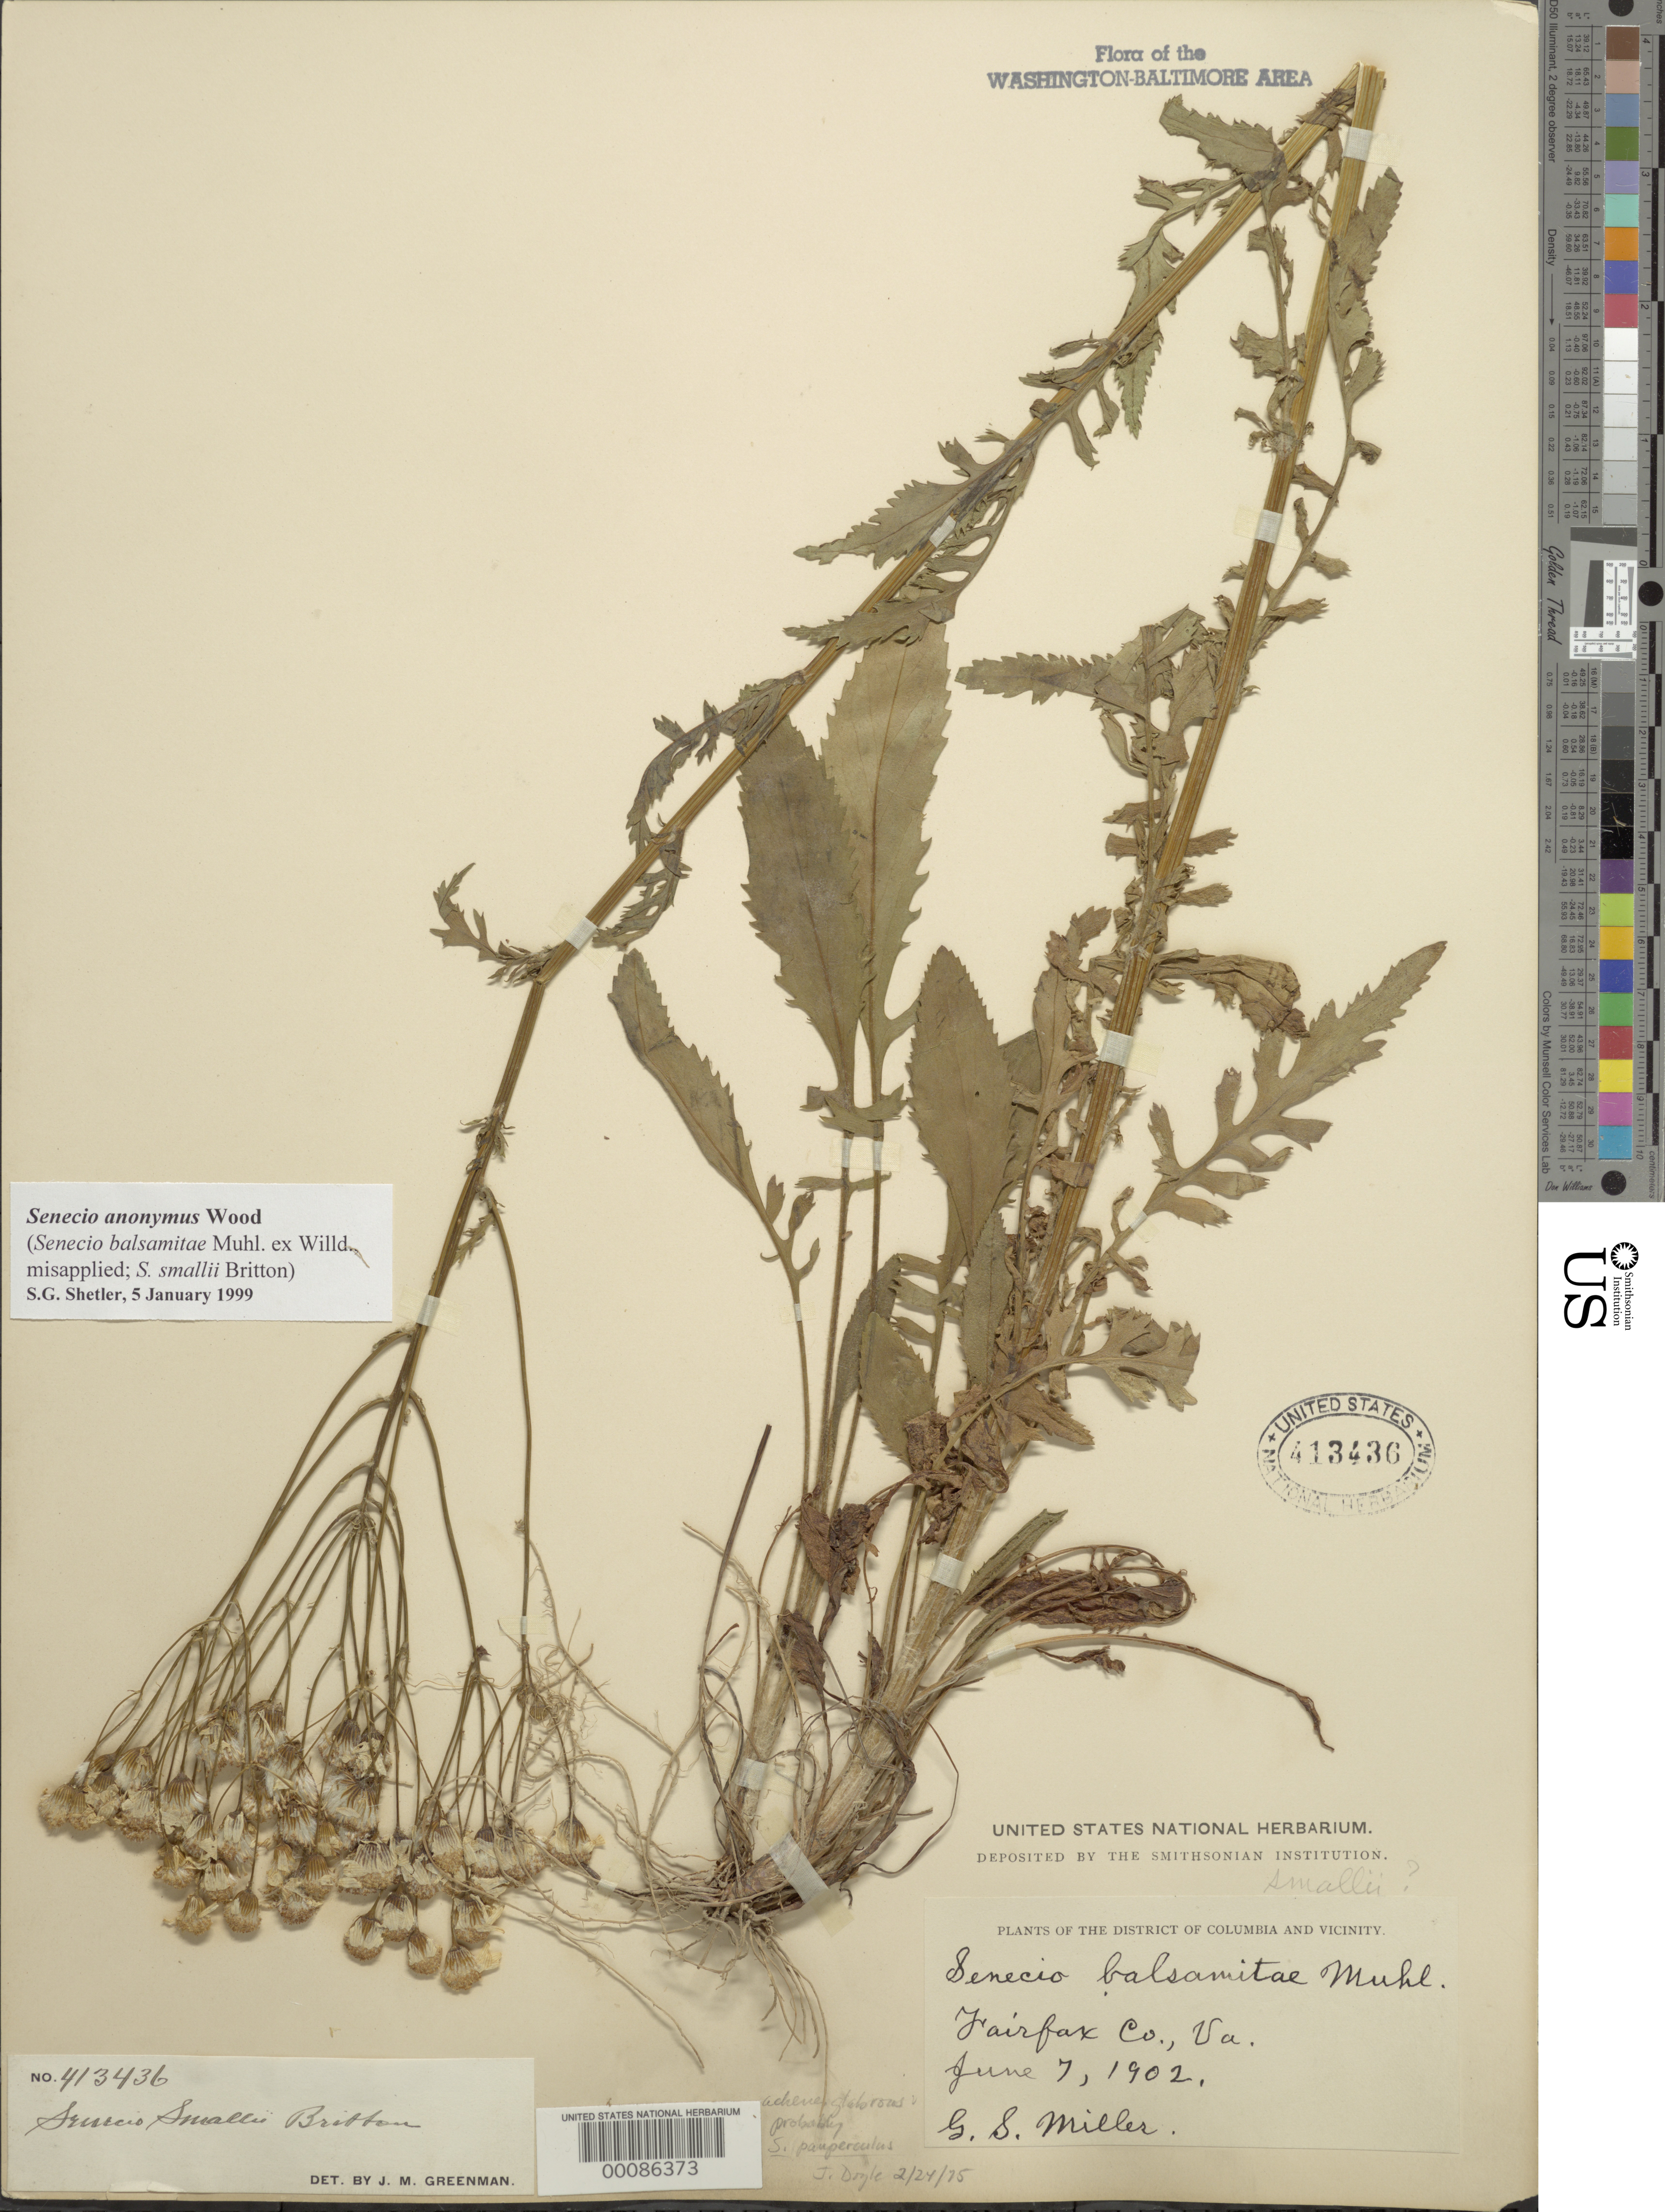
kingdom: Plantae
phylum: Tracheophyta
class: Magnoliopsida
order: Asterales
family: Asteraceae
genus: Packera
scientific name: Packera anonyma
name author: (Alph. Wood) W.A. Weber & Á. Löve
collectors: G. S. Miller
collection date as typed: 07 Jun 1902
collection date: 1902-06-07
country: United States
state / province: Virginia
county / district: Fairfax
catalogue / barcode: US 413436